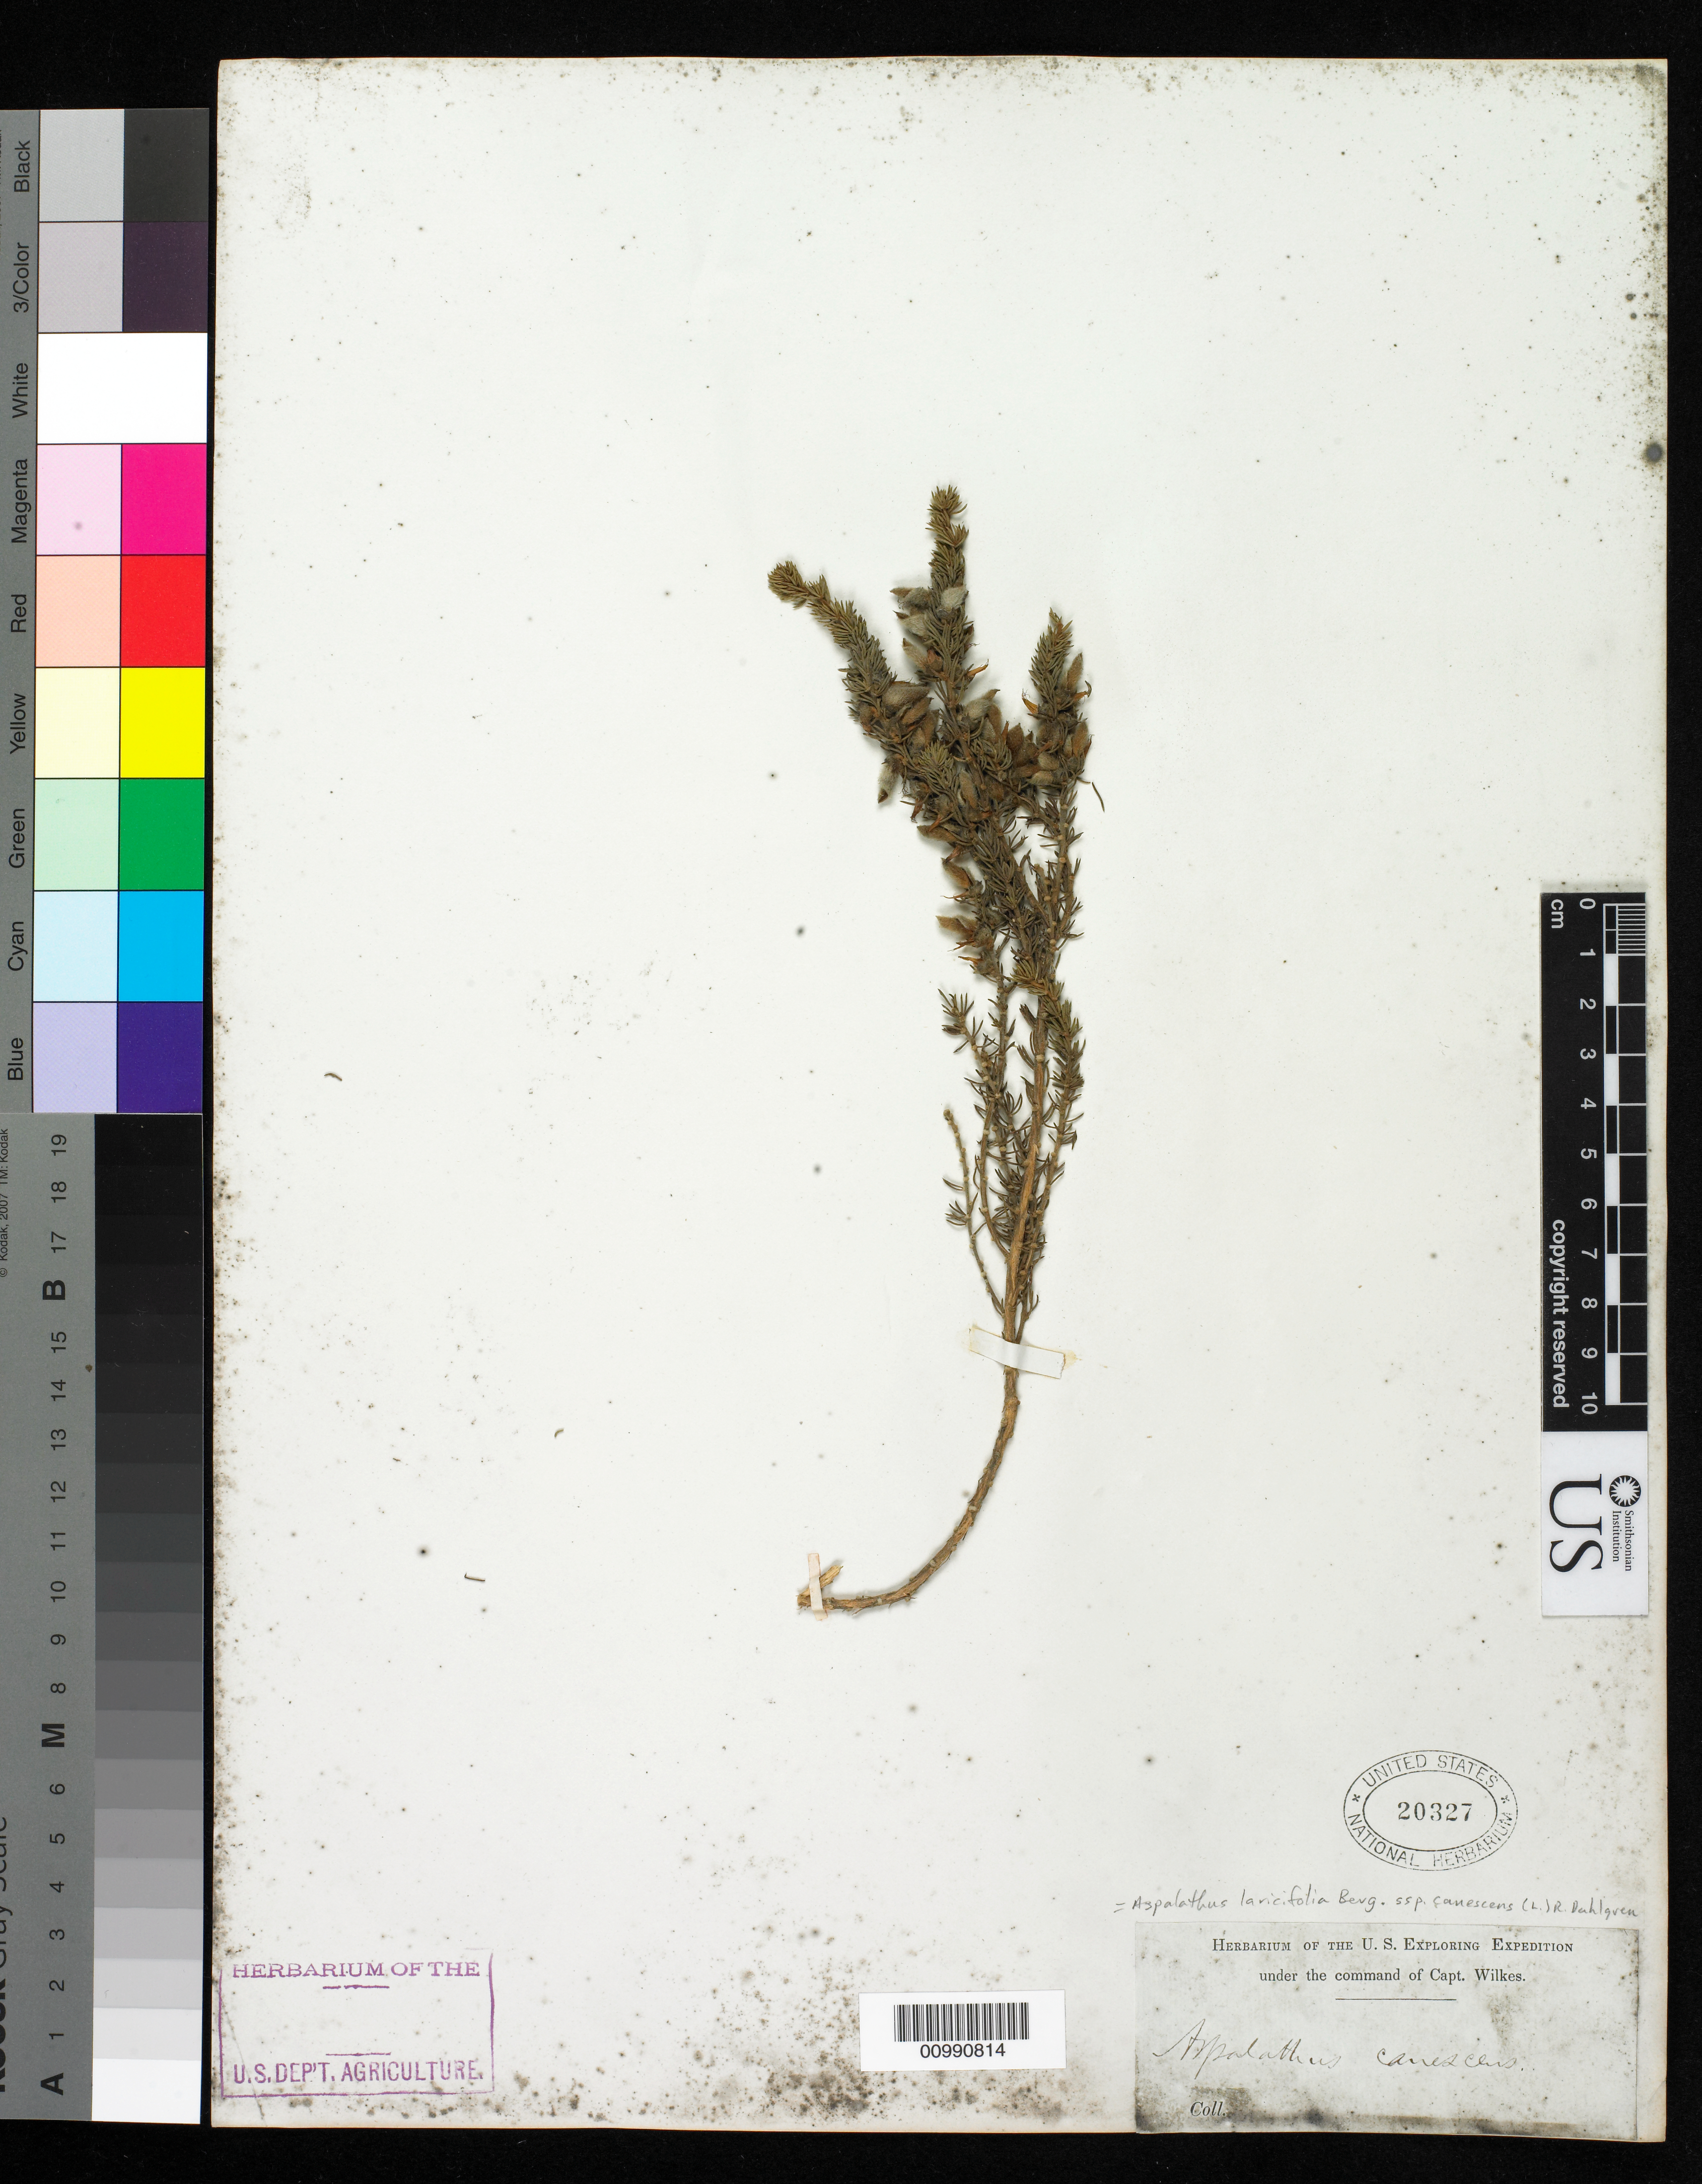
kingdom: Plantae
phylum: Tracheophyta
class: Magnoliopsida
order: Fabales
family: Fabaceae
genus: Aspalathus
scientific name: Aspalathus laricifolia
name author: P.J. Bergius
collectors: Wilkes Explor. Exped.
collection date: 1838/1842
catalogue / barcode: US 20327